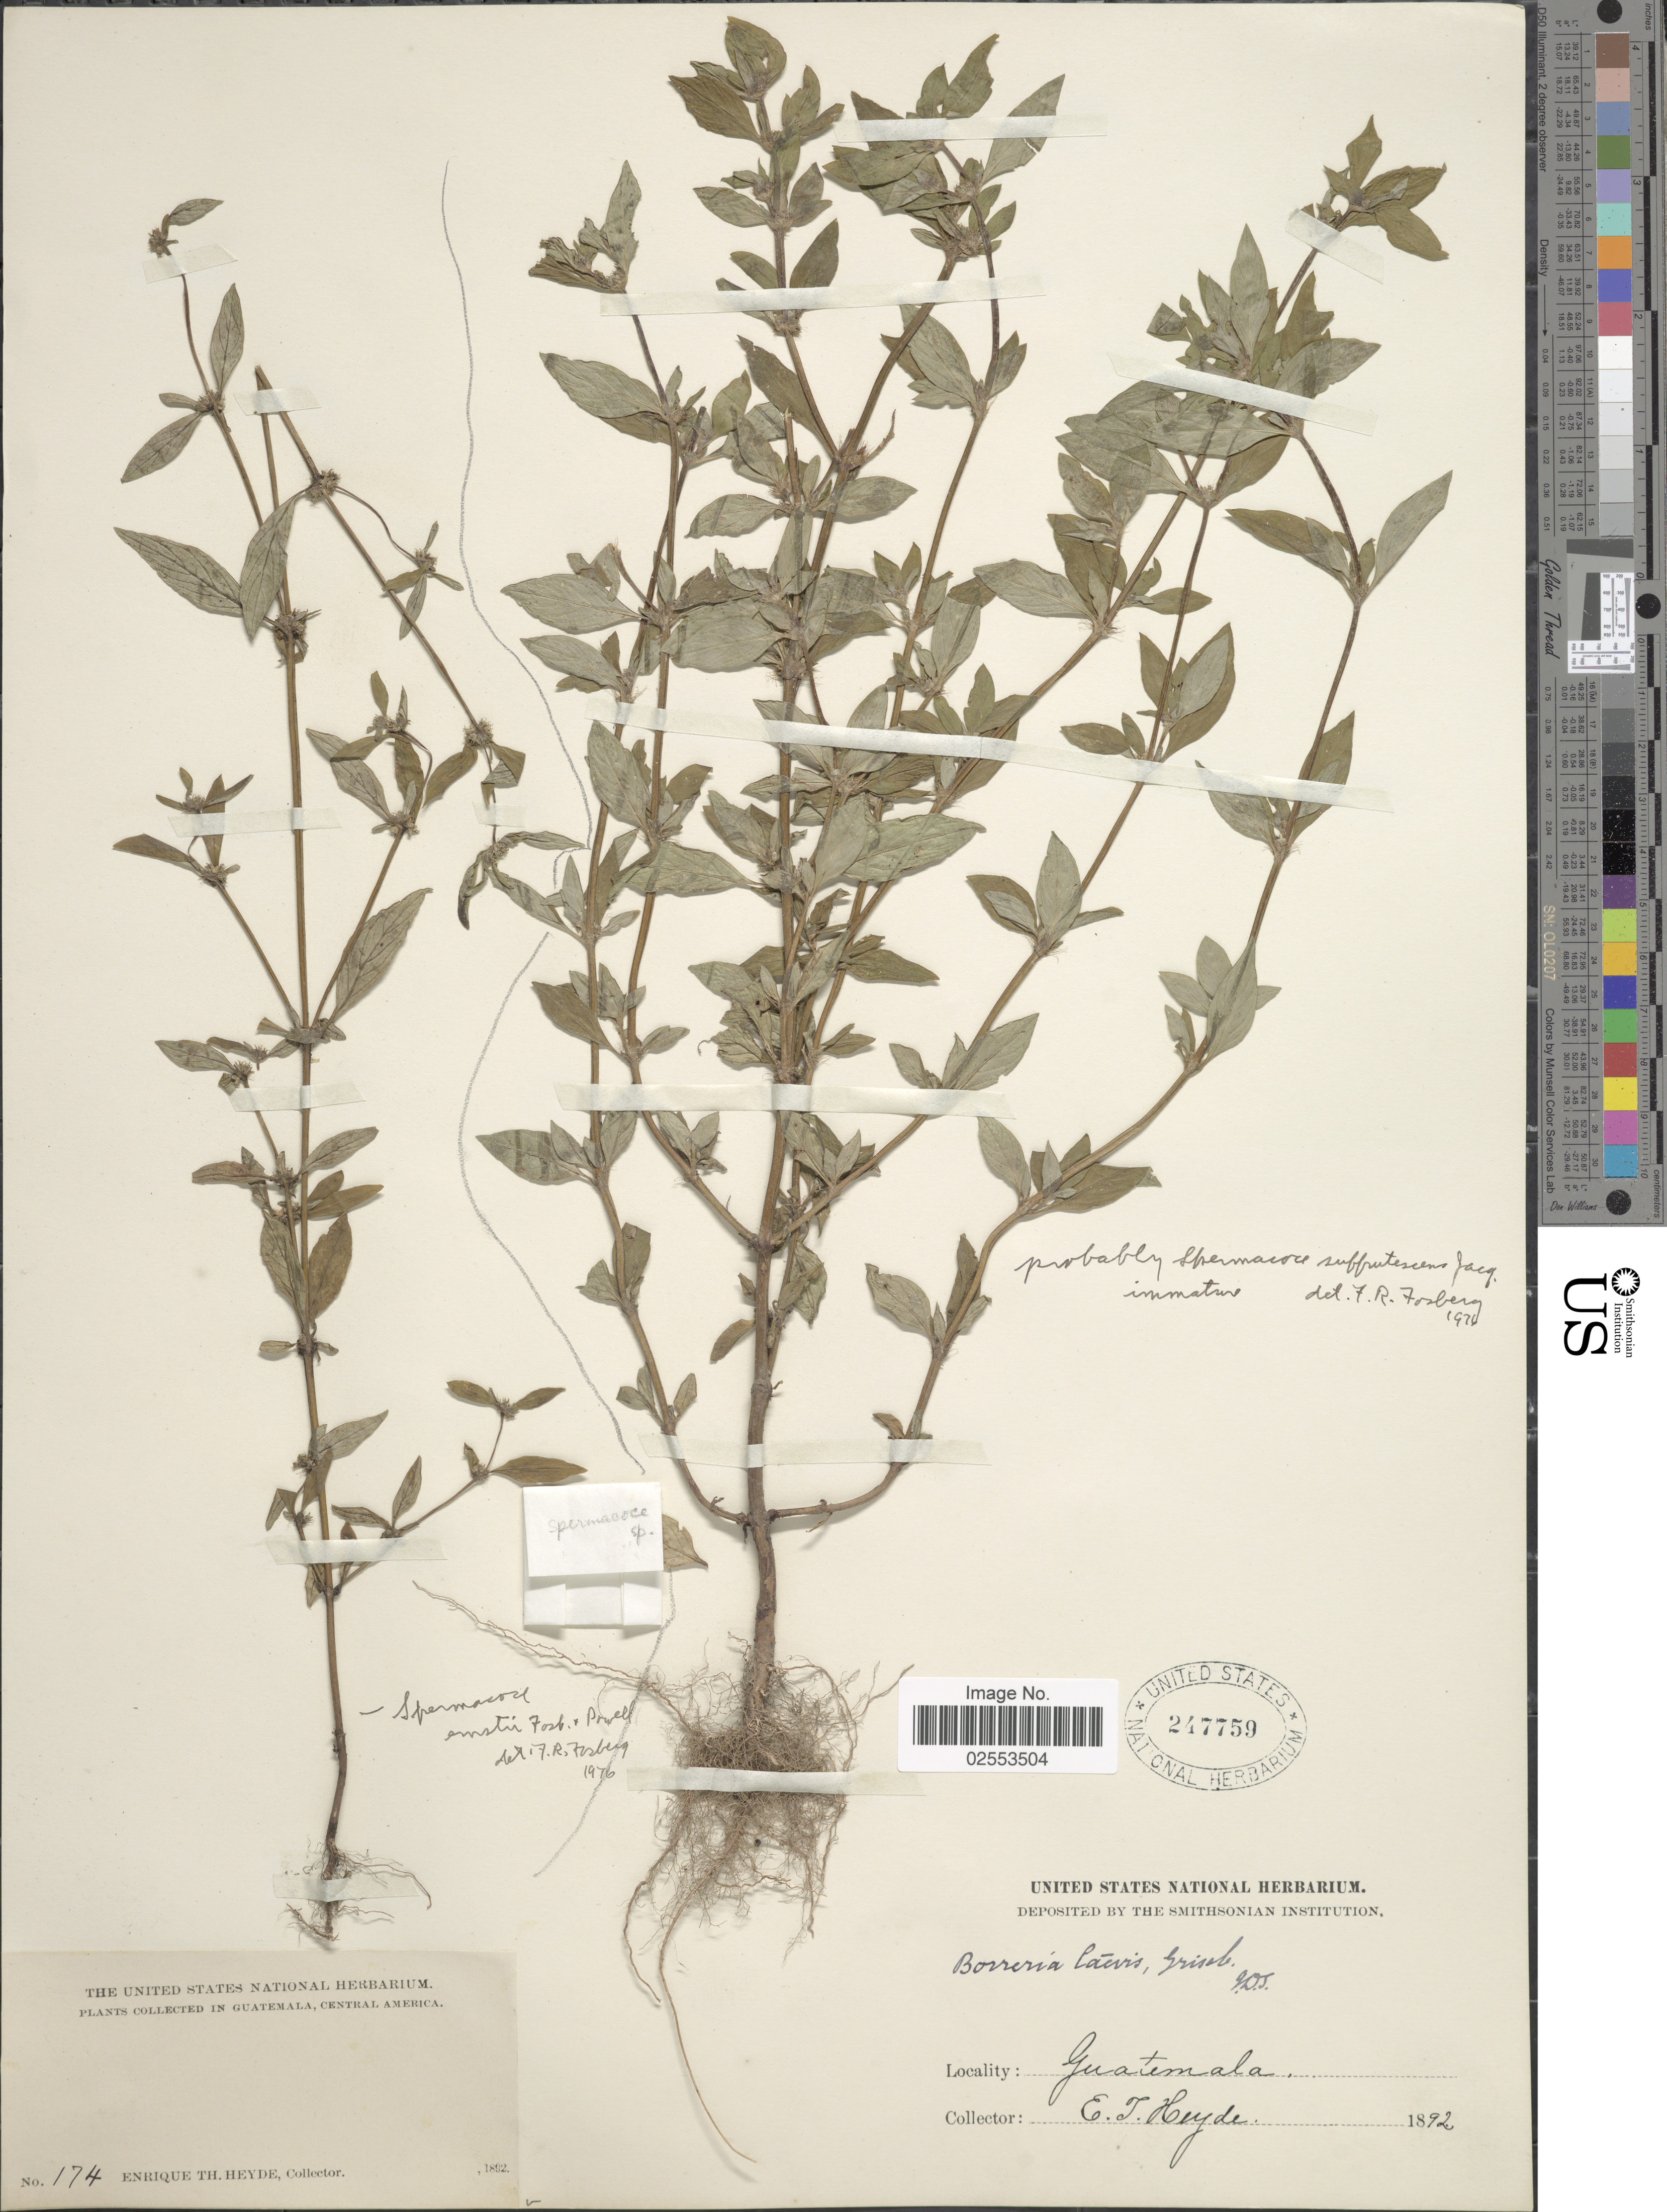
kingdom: Plantae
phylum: Tracheophyta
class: Magnoliopsida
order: Gentianales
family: Rubiaceae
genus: Spermacoce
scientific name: Spermacoce ernstii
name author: Fosberg & D.A. Powell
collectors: E. T. Heyde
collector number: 174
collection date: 1892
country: Guatemala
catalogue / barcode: US 247759